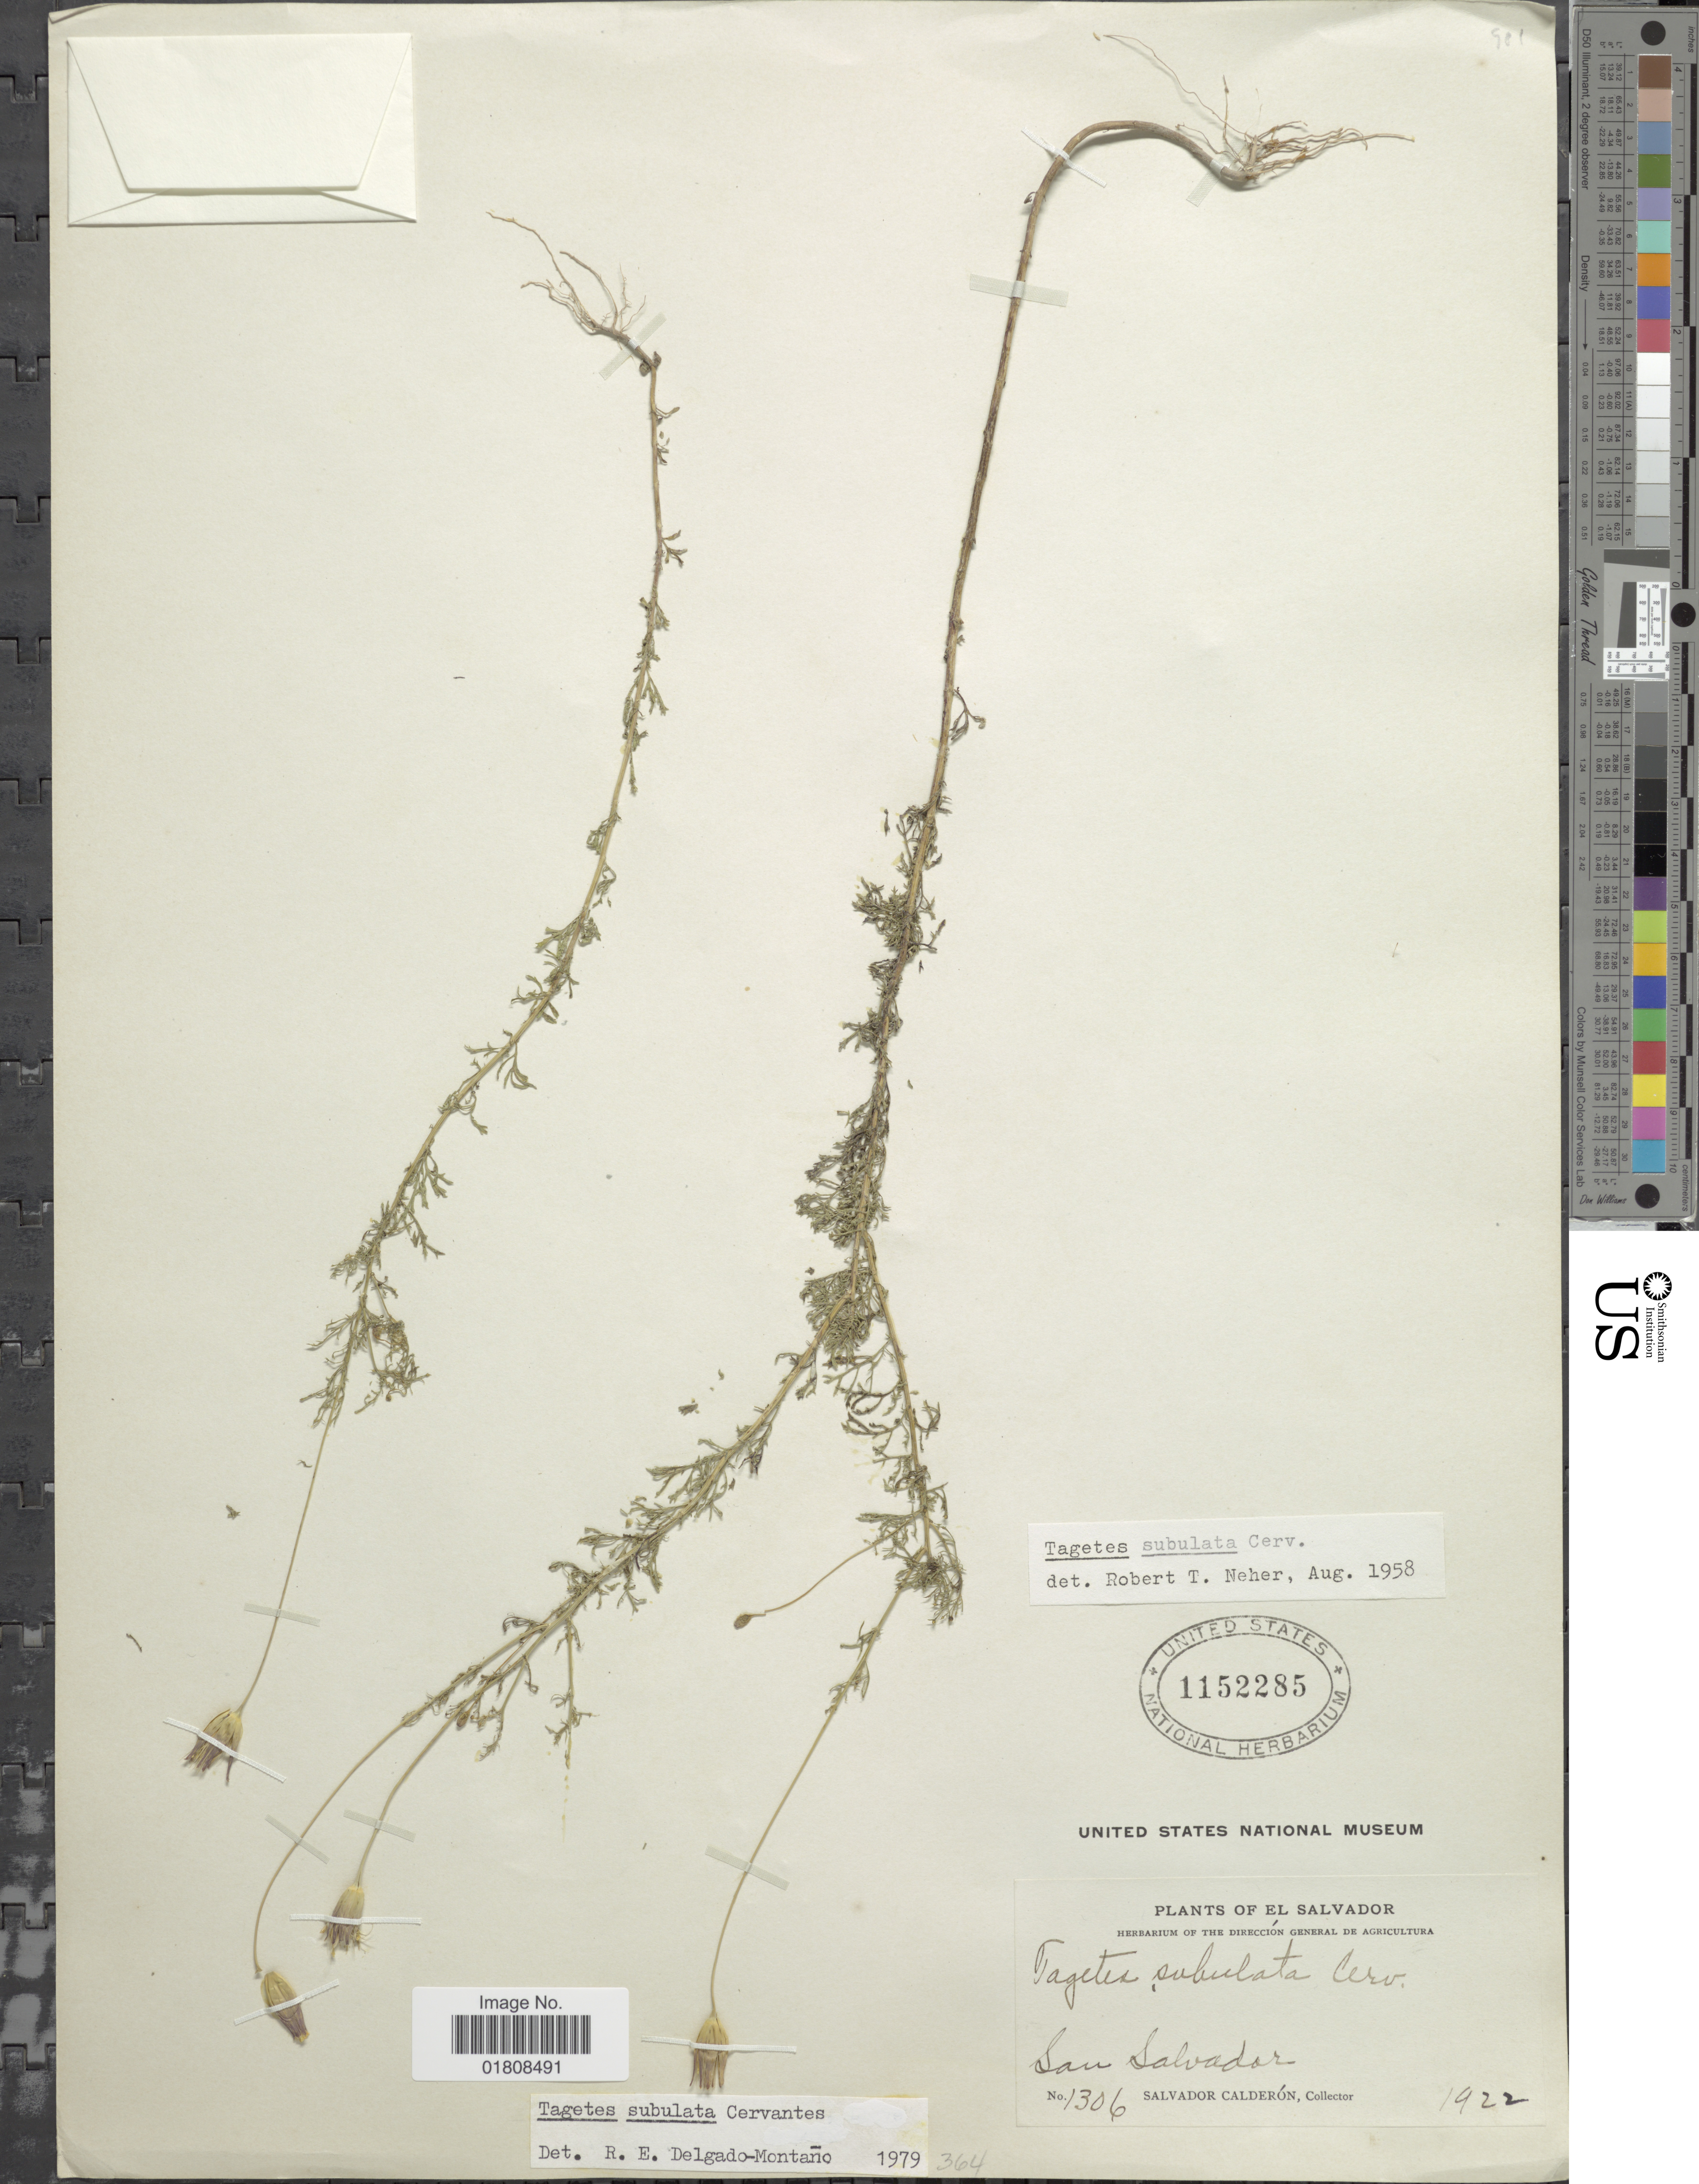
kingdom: Plantae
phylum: Tracheophyta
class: Magnoliopsida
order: Asterales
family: Asteraceae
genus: Tagetes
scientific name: Tagetes subulata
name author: Cerv.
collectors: S. Calderón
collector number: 1306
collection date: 1922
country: El Salvador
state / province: San Salvador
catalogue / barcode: US 1152285